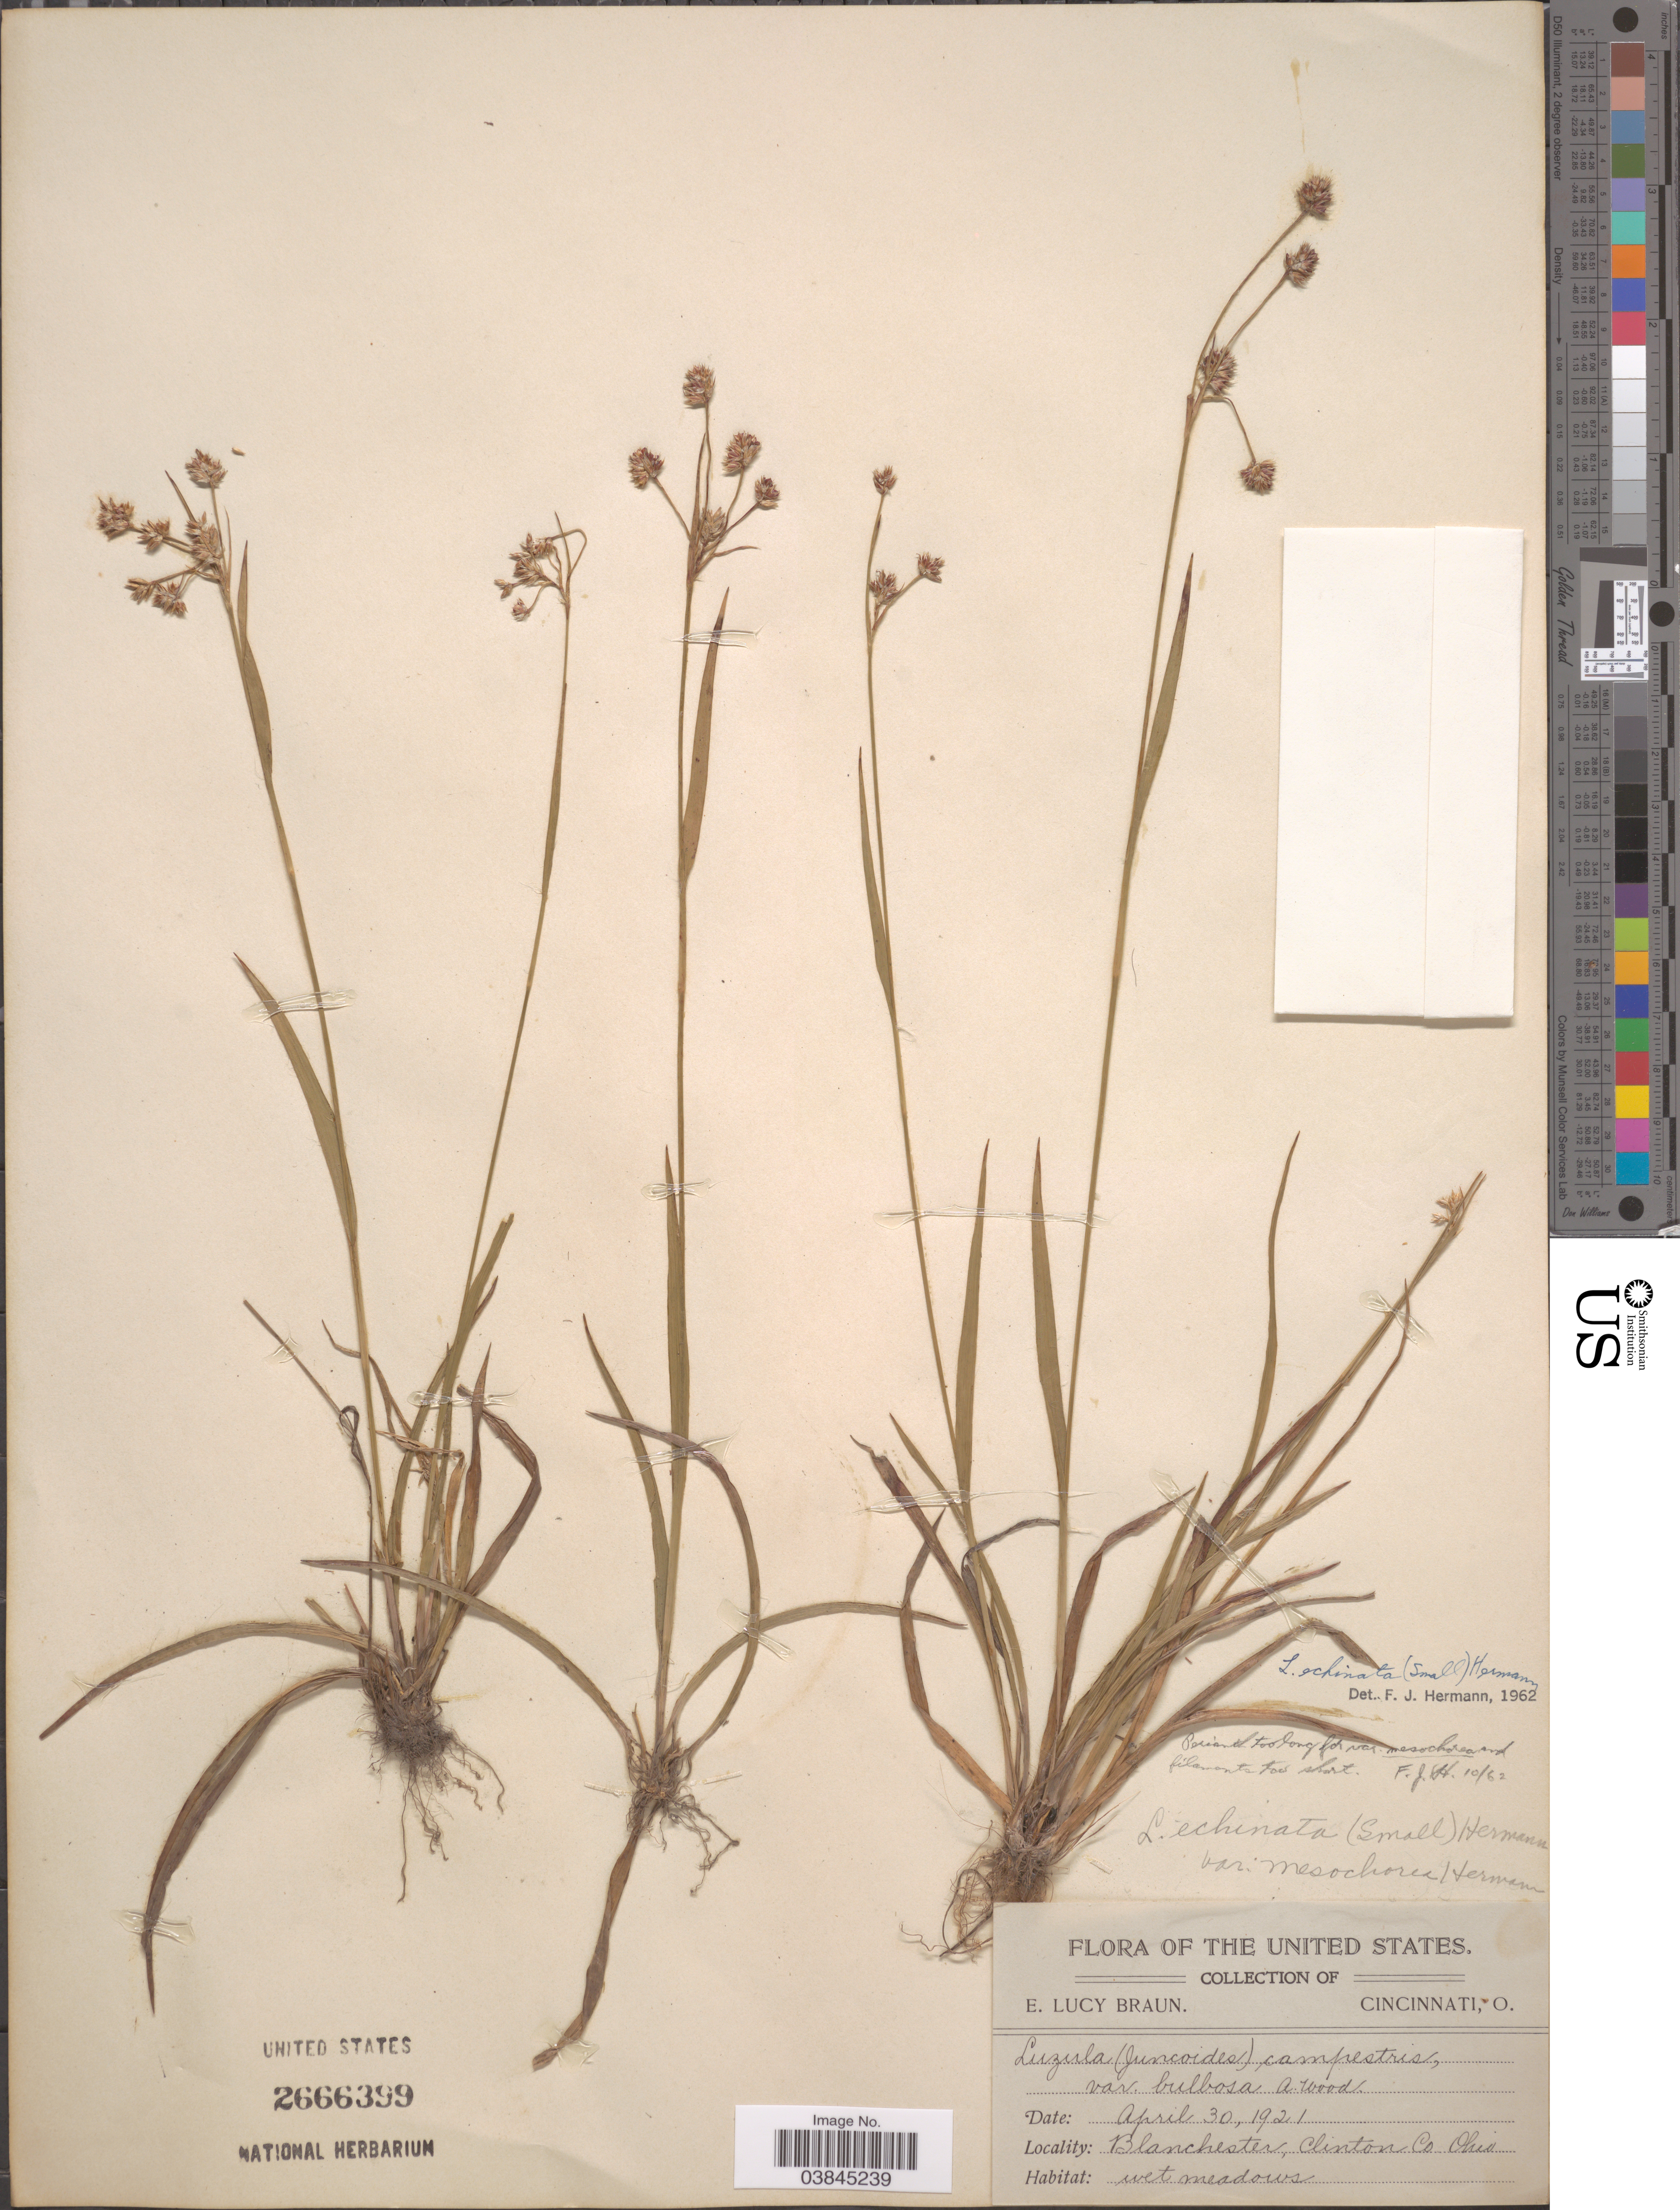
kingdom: Plantae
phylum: Tracheophyta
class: Liliopsida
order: Poales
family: Juncaceae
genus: Luzula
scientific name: Luzula campestris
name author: (L.) DC.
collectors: E. L. Braun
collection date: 1921-04-30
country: United States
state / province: Ohio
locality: Blanchester, Clinton Co.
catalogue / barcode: US 2666399